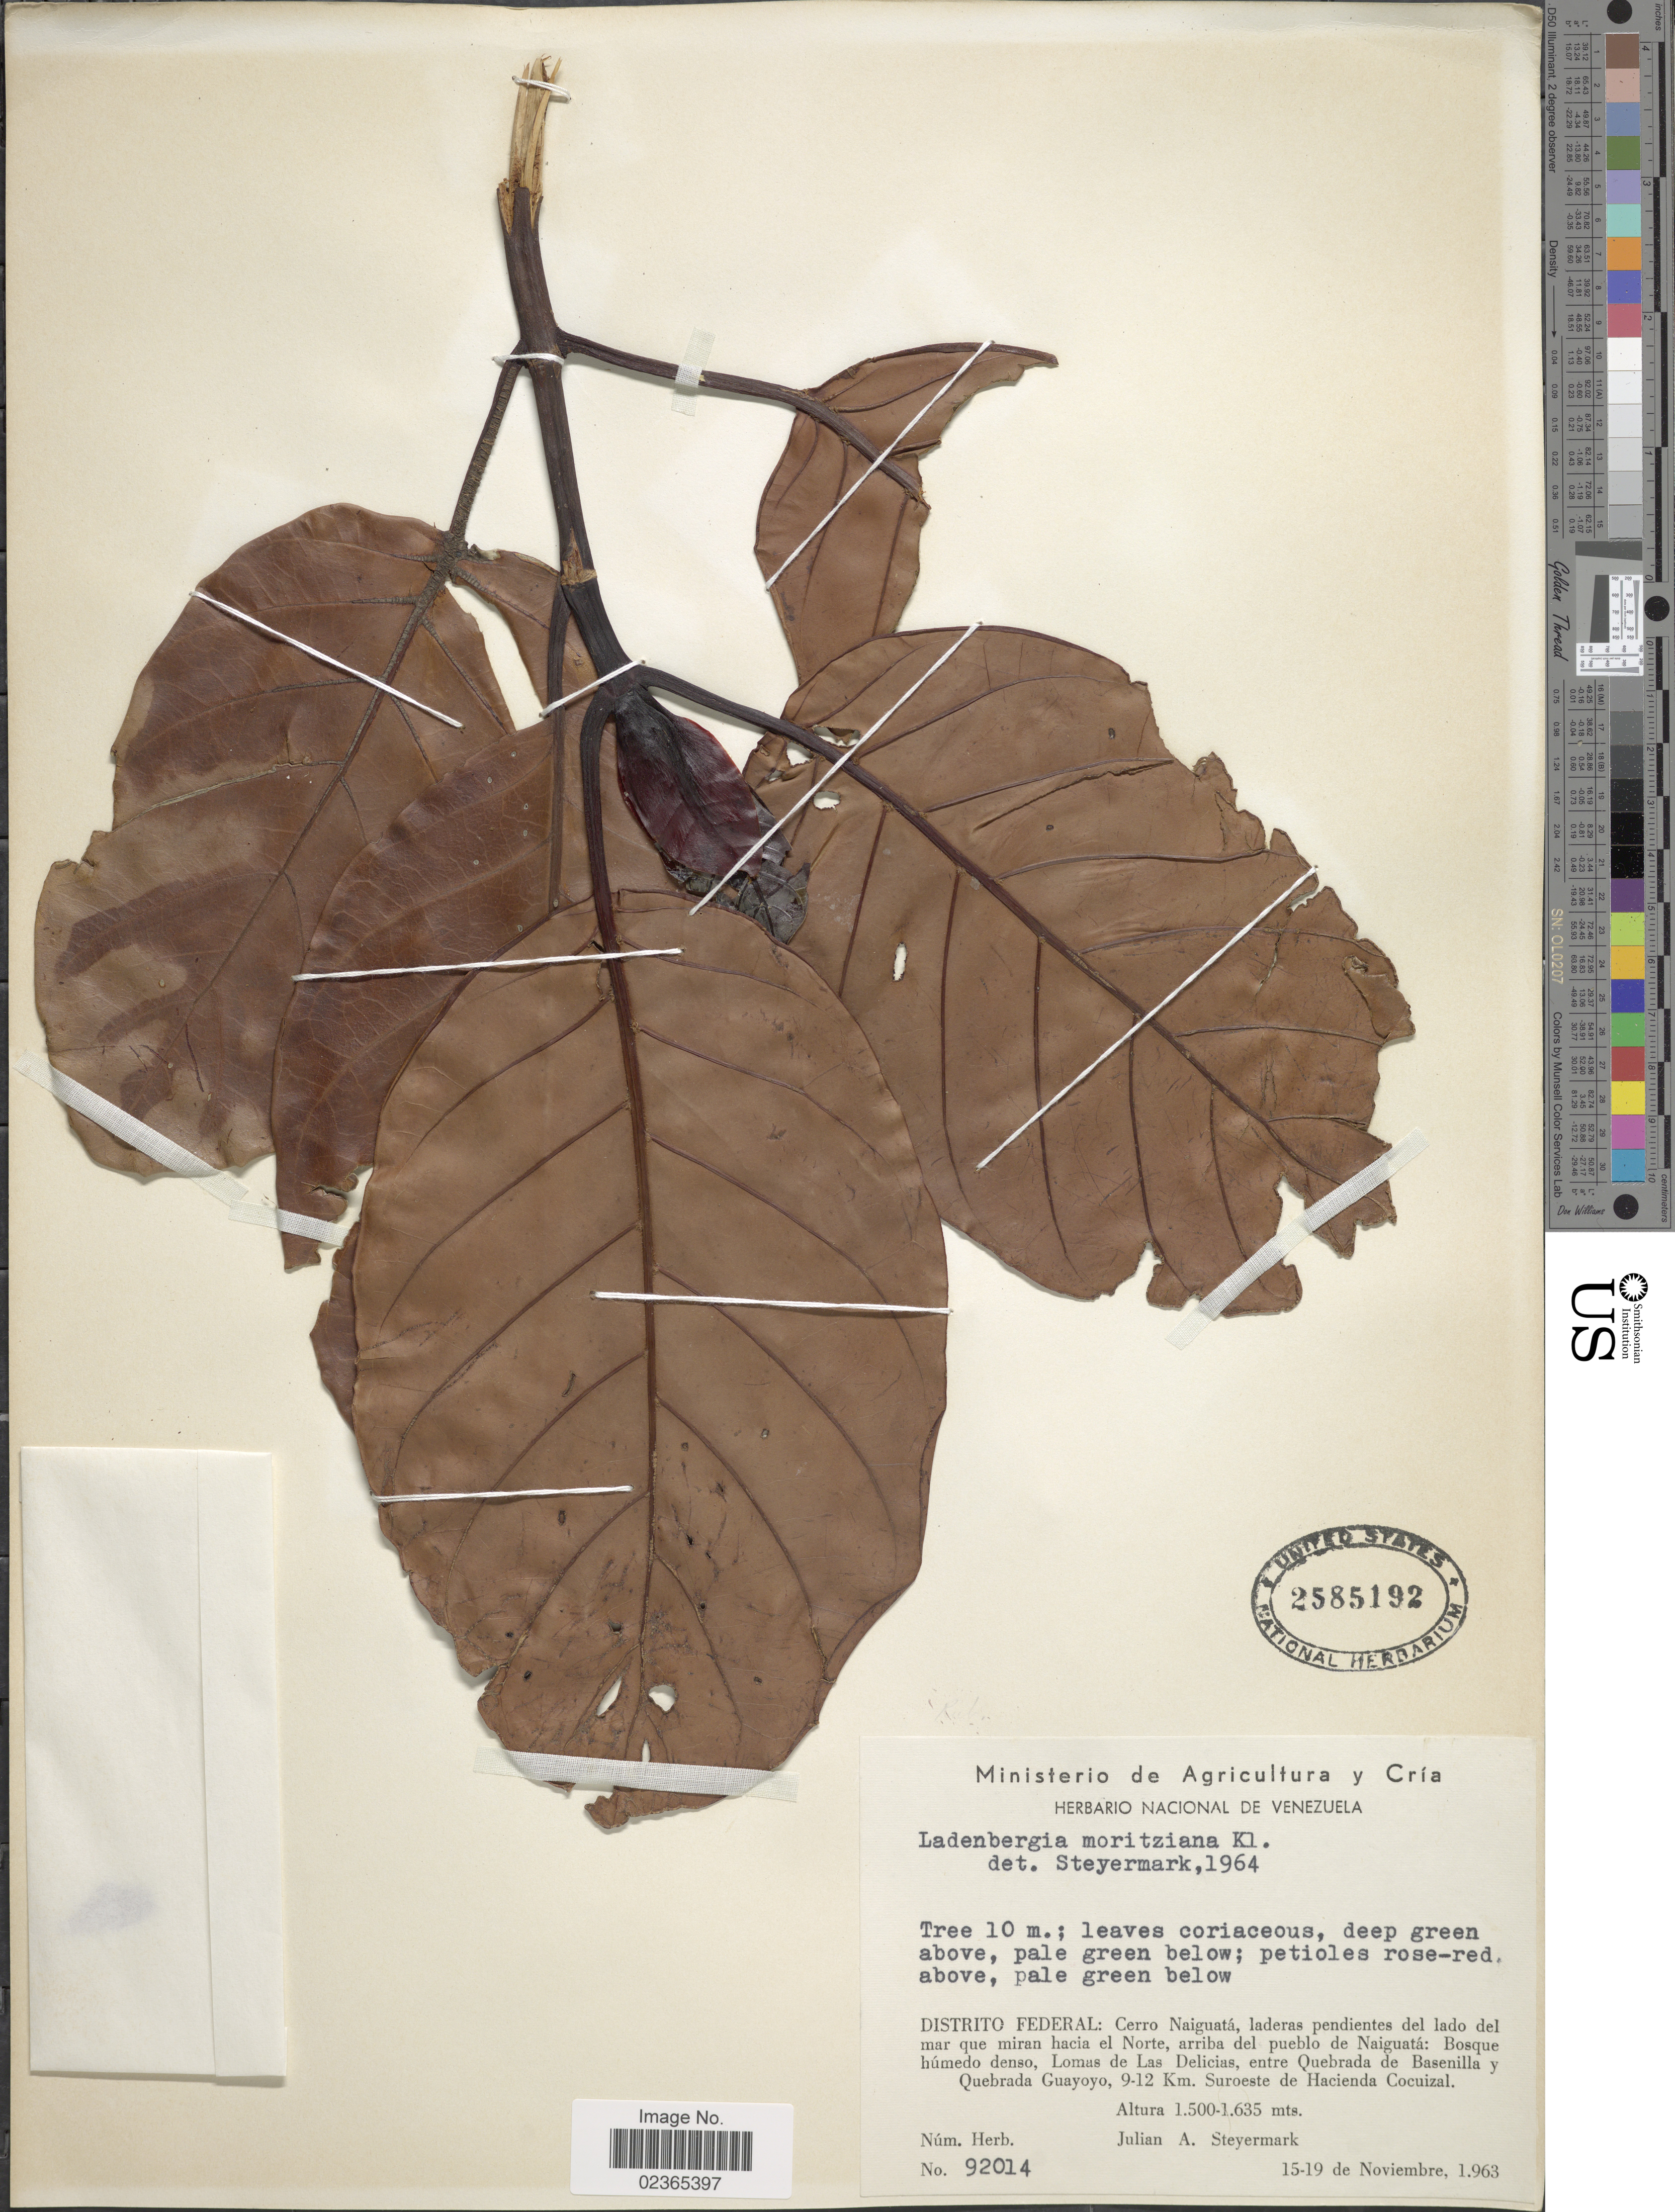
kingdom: Plantae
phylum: Tracheophyta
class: Magnoliopsida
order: Gentianales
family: Rubiaceae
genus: Ladenbergia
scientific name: Ladenbergia moritziana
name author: Klotzsch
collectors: J. Steyermark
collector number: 92014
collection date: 1963-11-15/1963-11-19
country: Venezuela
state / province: Distrito Federal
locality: Distrito Federal: Cerro Naiguata, laderas pendientes del lado del mar que miran hacia el Norte, arriba del pueblo de Naiguata: Bosque humedo denso, Lomas de Las Delicias, entre Quebrada de Basenilla y Quebrada Guayoyo, 9-12 Km. Suroeste de Hacienda Cocuizal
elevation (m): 1500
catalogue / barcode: US 2585192